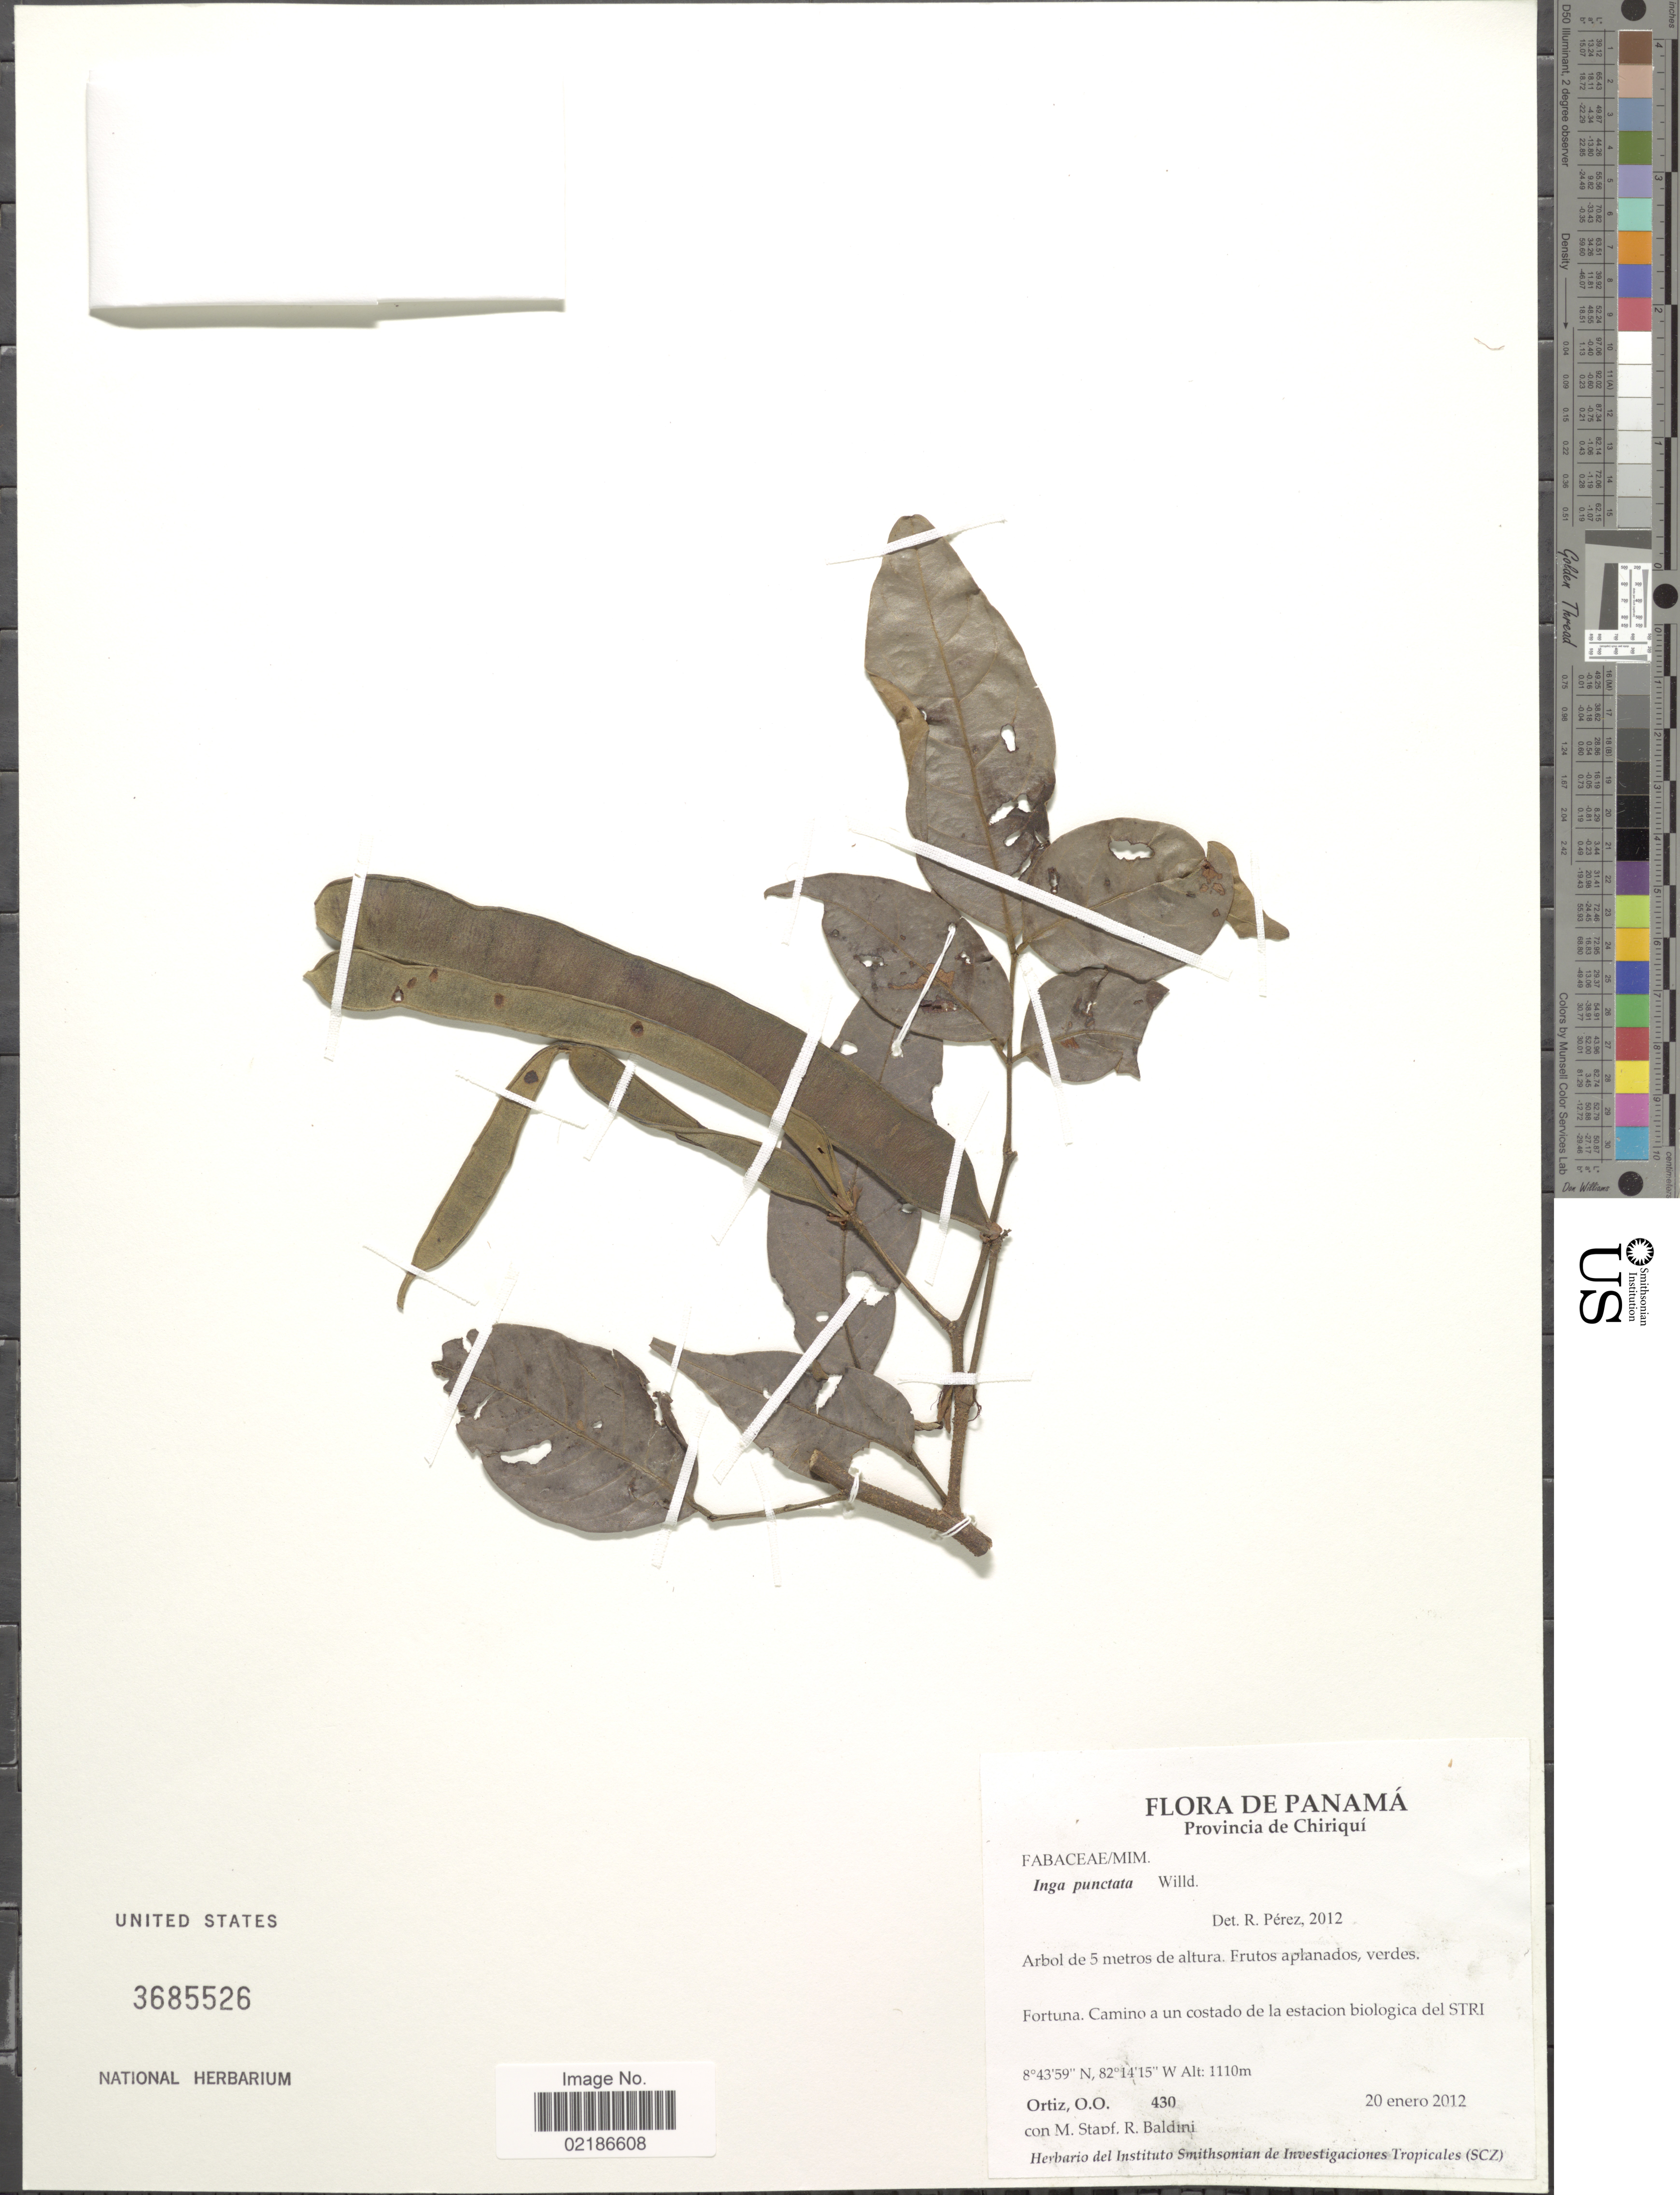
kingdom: Plantae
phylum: Tracheophyta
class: Magnoliopsida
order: Fabales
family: Fabaceae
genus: Inga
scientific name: Inga punctata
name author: Willd.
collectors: O. O. Ortiz, M. Stapf & R. Baldini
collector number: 430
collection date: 2012-01-20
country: Panama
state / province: Chiriqui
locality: Fortuna, camino a un costado de la estacion biologica del STRI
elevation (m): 1110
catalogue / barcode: US 3685526